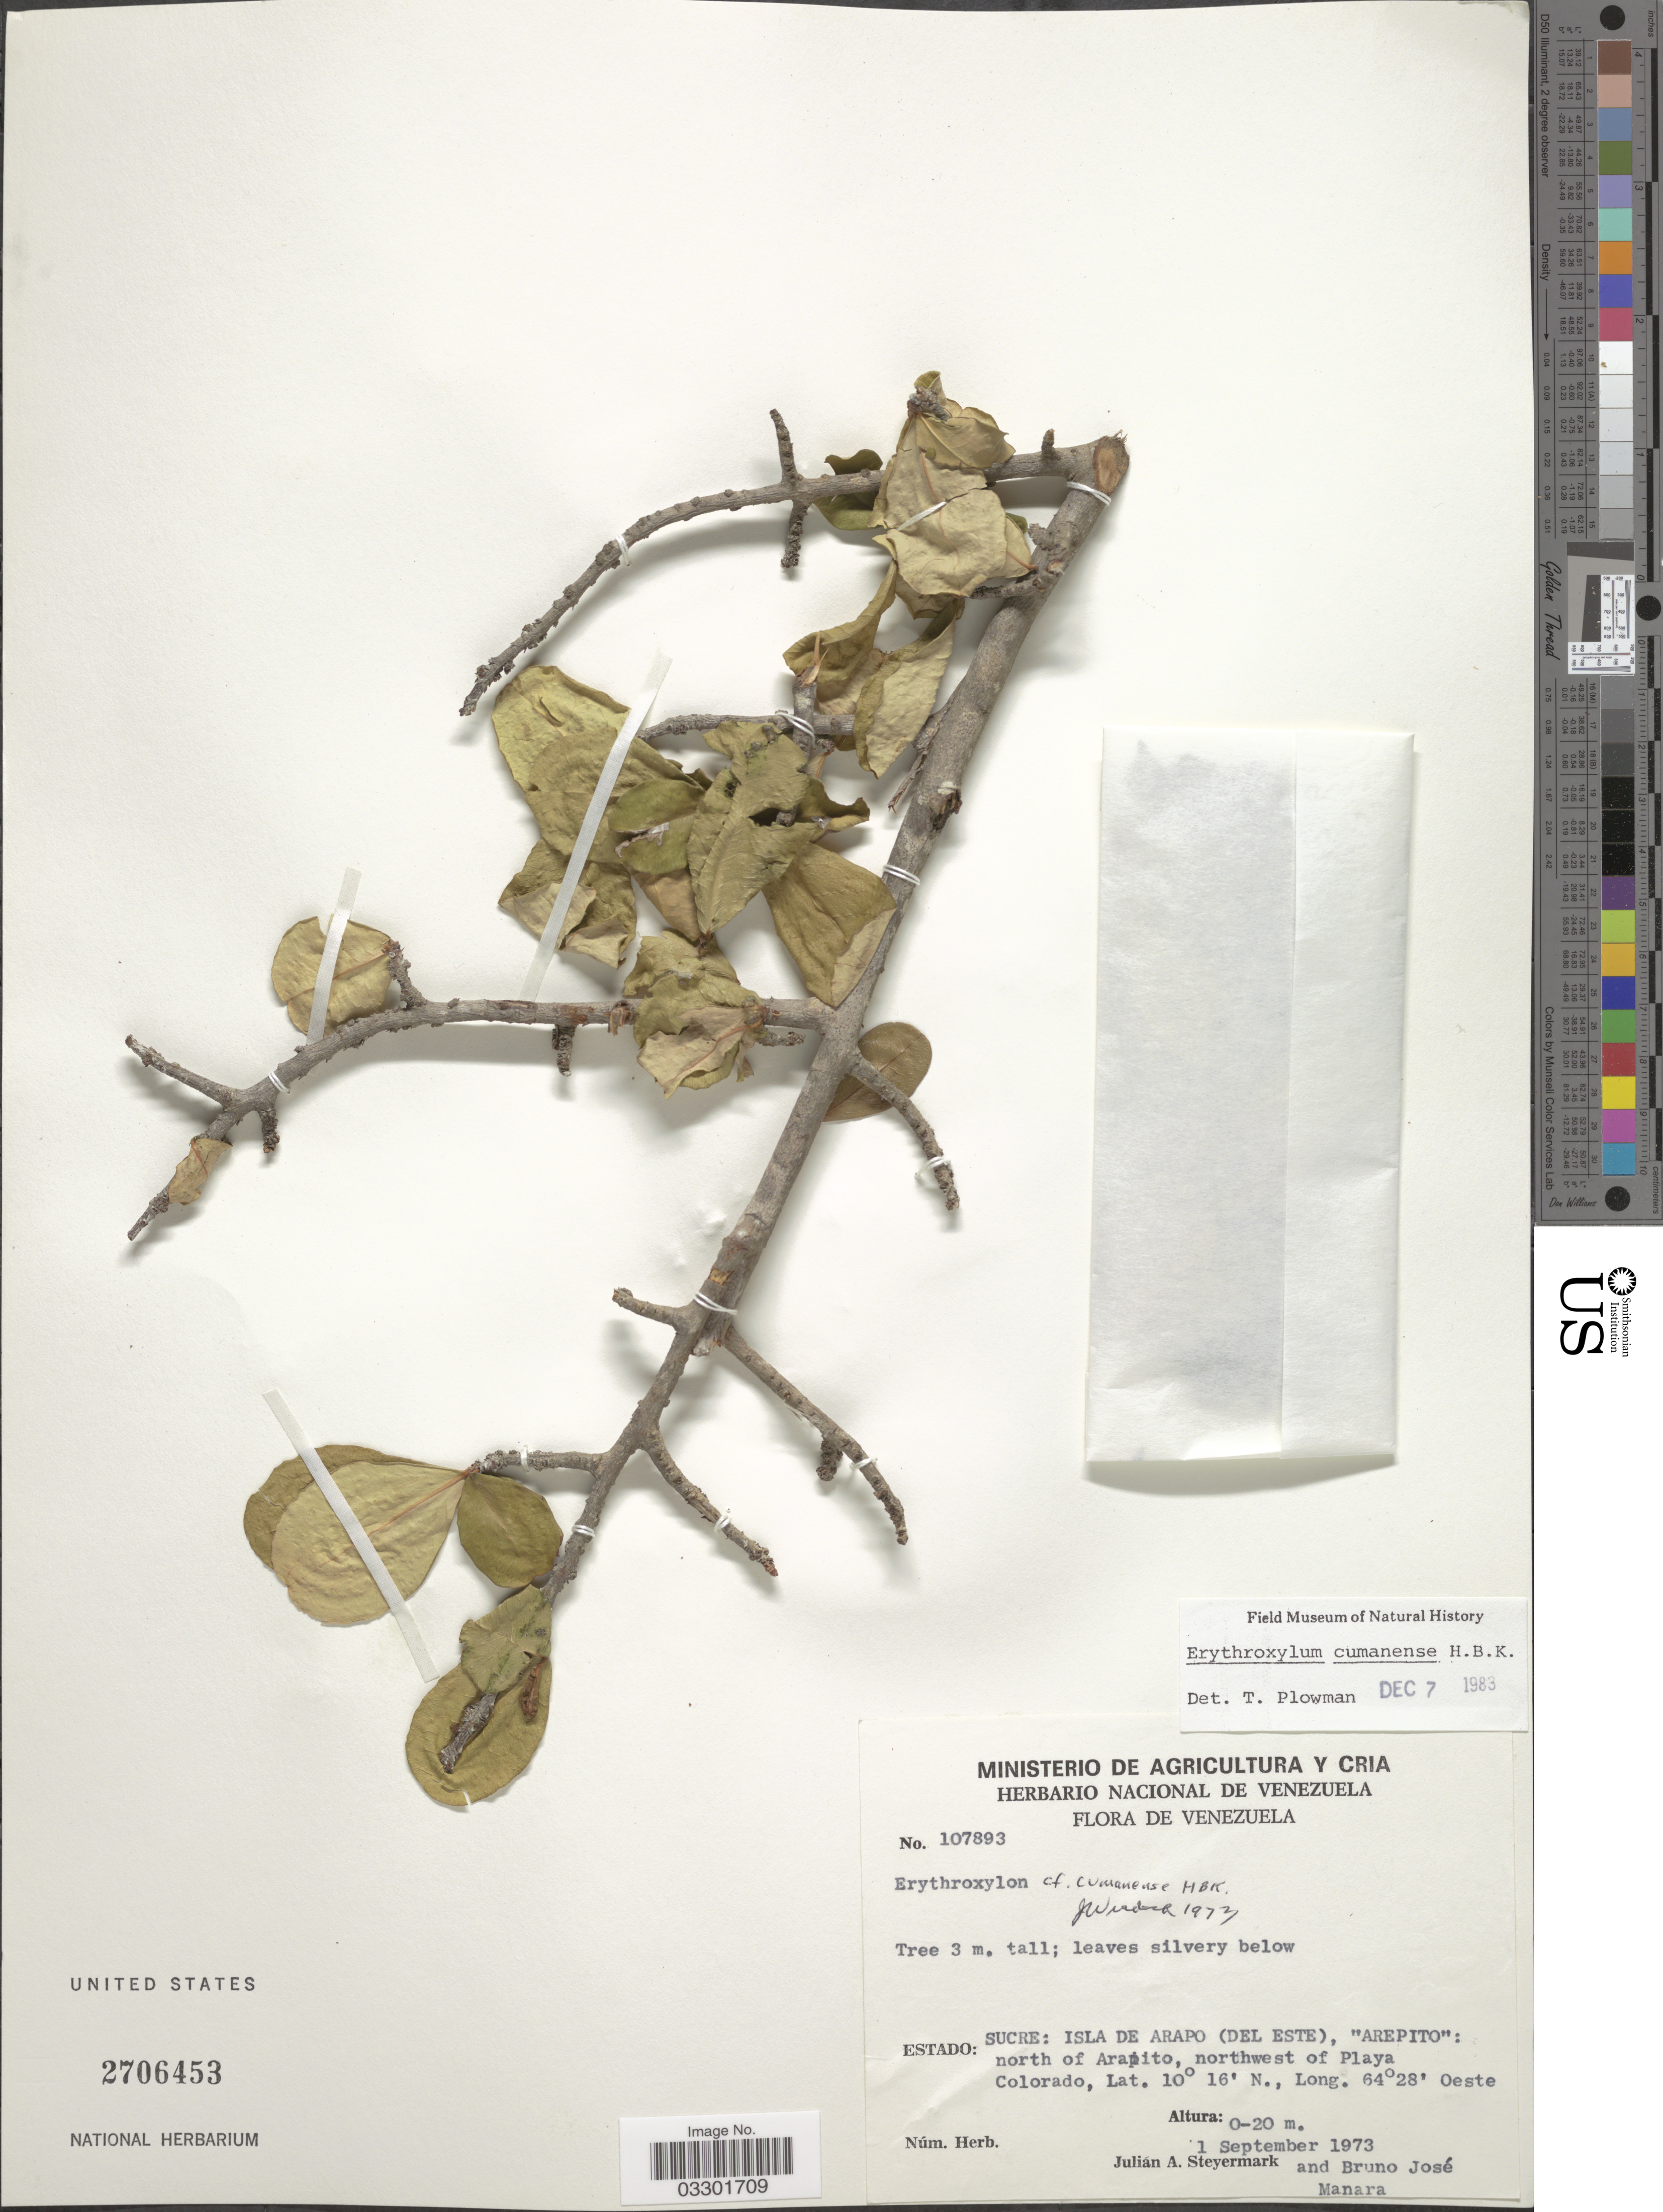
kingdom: Plantae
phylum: Tracheophyta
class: Magnoliopsida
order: Malpighiales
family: Erythroxylaceae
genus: Erythroxylum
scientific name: Erythroxylum cumanense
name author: Kunth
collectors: J. Steyermark & B. Manara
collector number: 107893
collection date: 1973-09-01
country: Venezuela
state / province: Sucre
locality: Isla de Arapo (Del Este), "Arepito": north of Arapito, northwest of Playa Colorado.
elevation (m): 0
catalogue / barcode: US 2706453